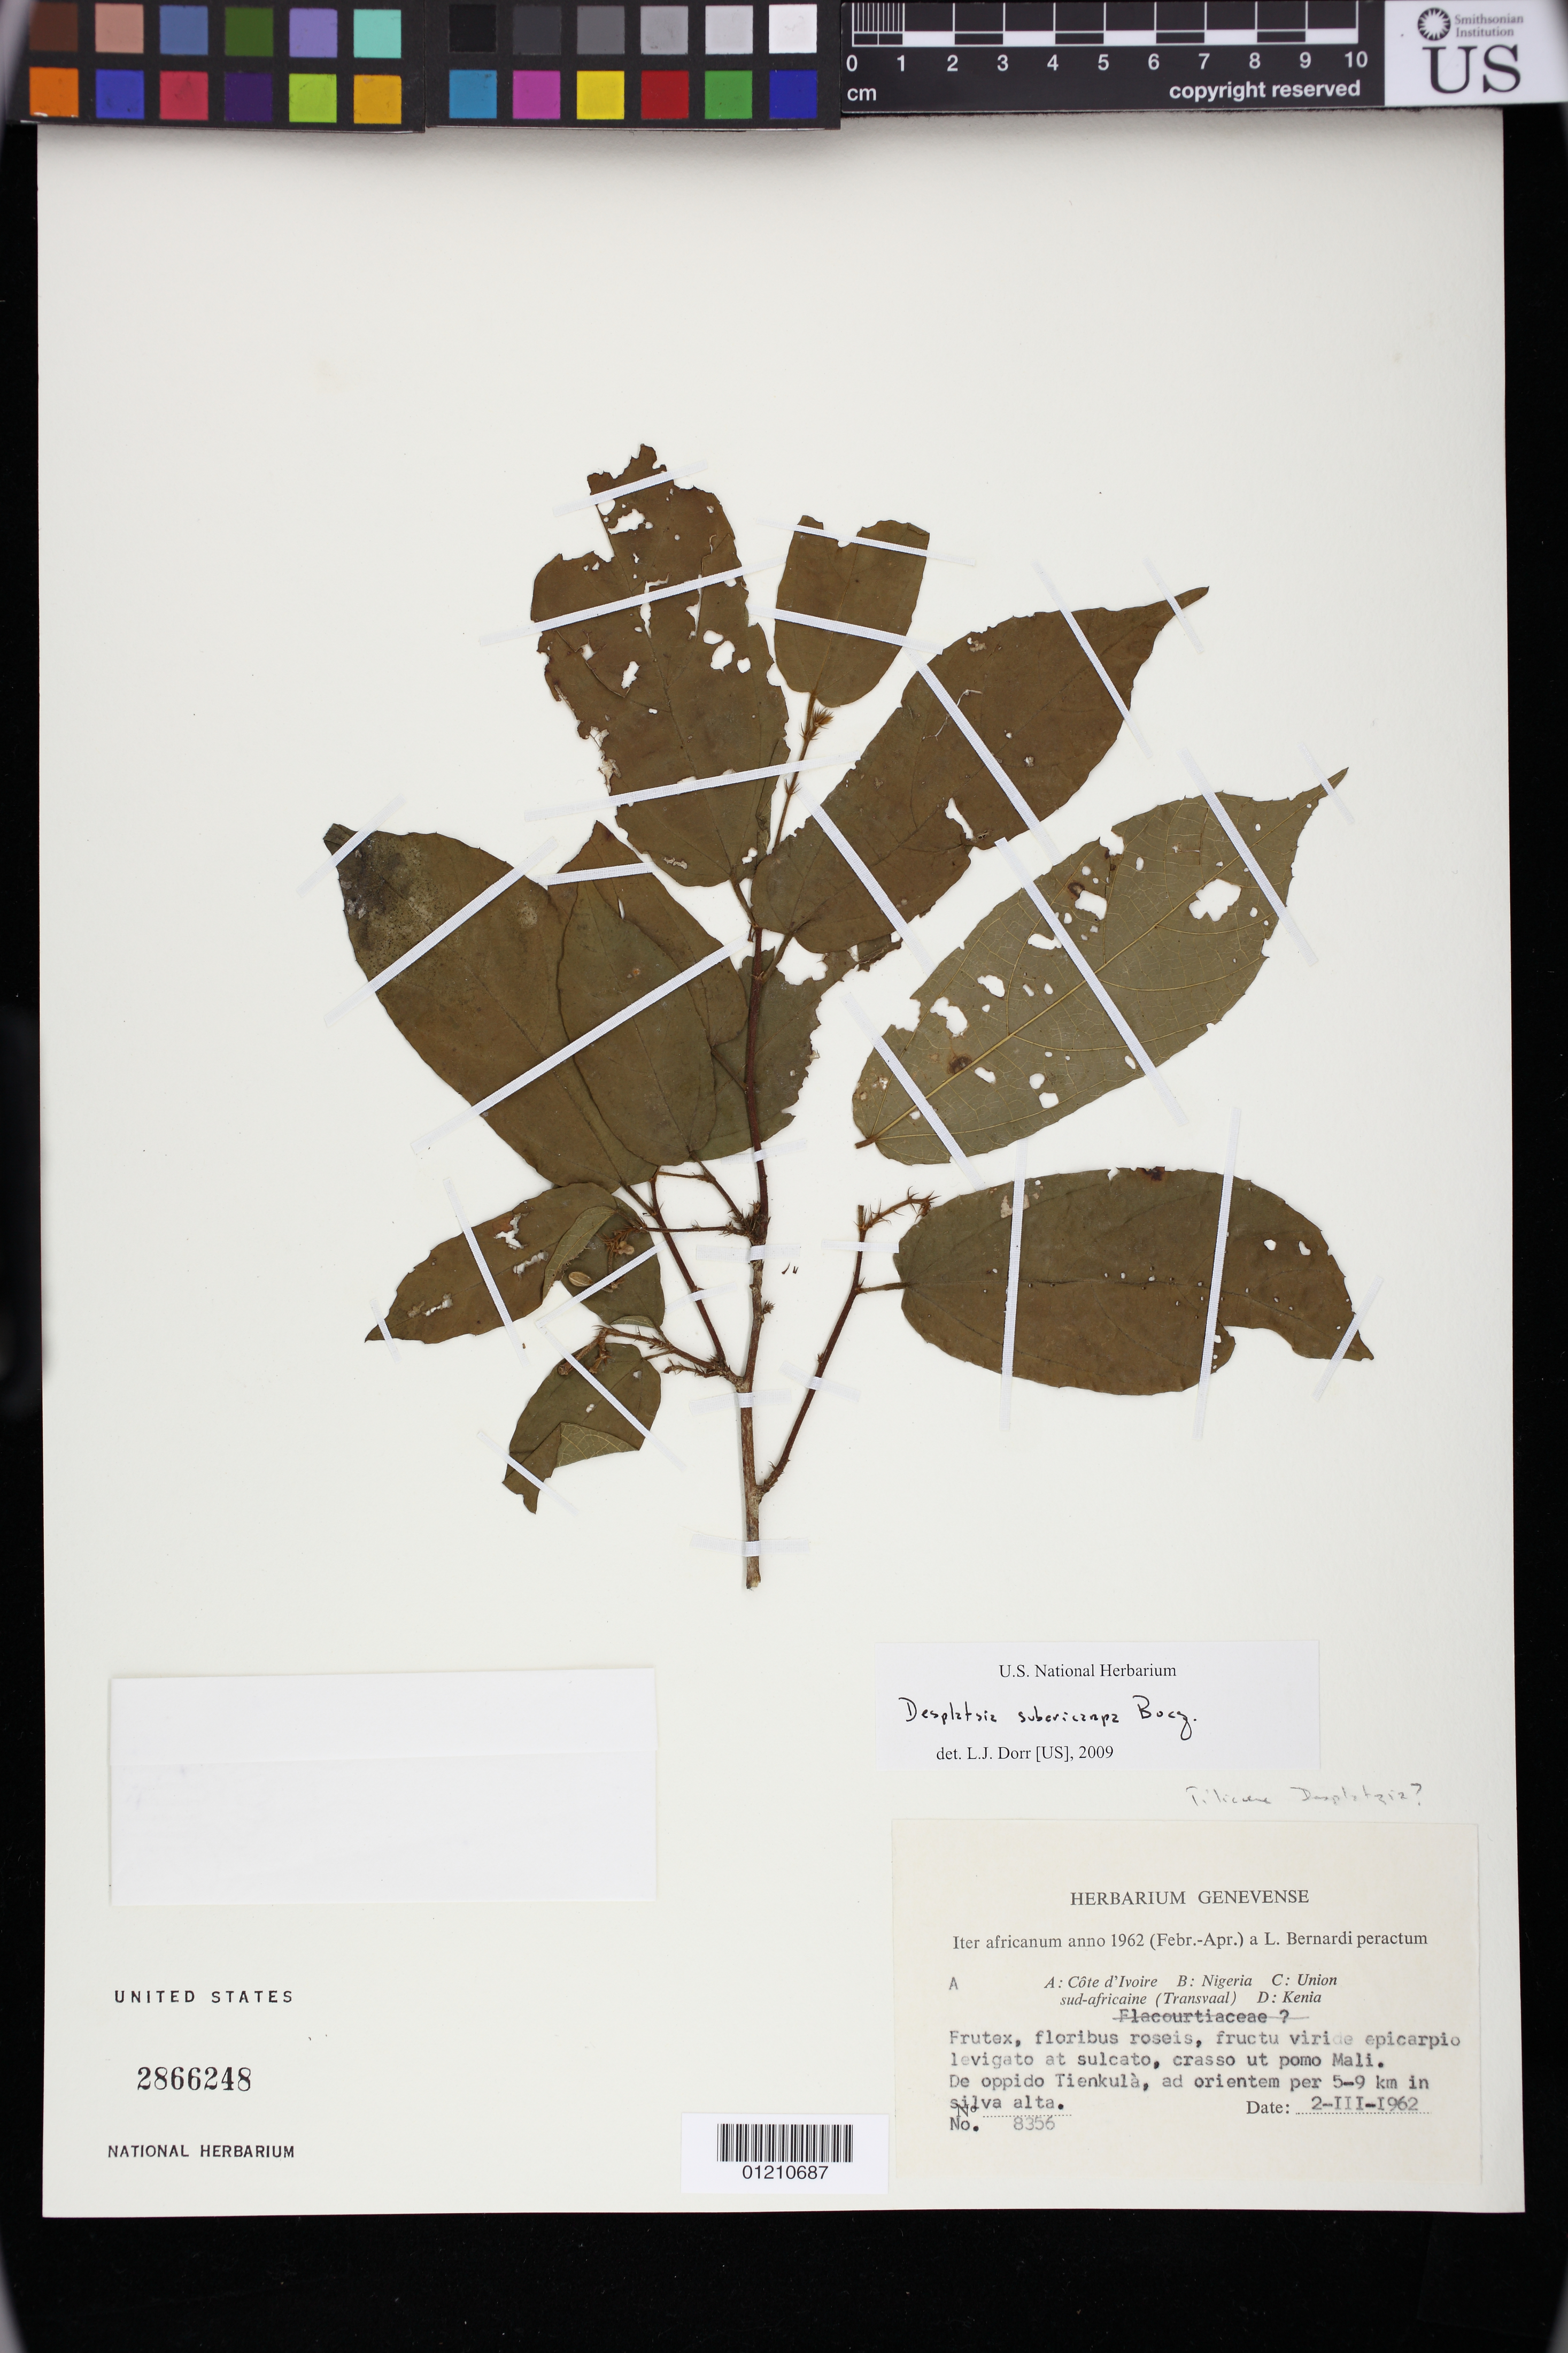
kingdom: Plantae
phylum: Tracheophyta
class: Magnoliopsida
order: Malvales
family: Malvaceae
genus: Desplatsia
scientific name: Desplatsia subericarpa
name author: Bocq.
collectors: L. Bernardi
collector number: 8356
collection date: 1962-03-02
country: Ivory Coast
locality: De oppido Tienkula, ad orientem per 5-9 km in silva alta.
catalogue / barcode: US 2866248